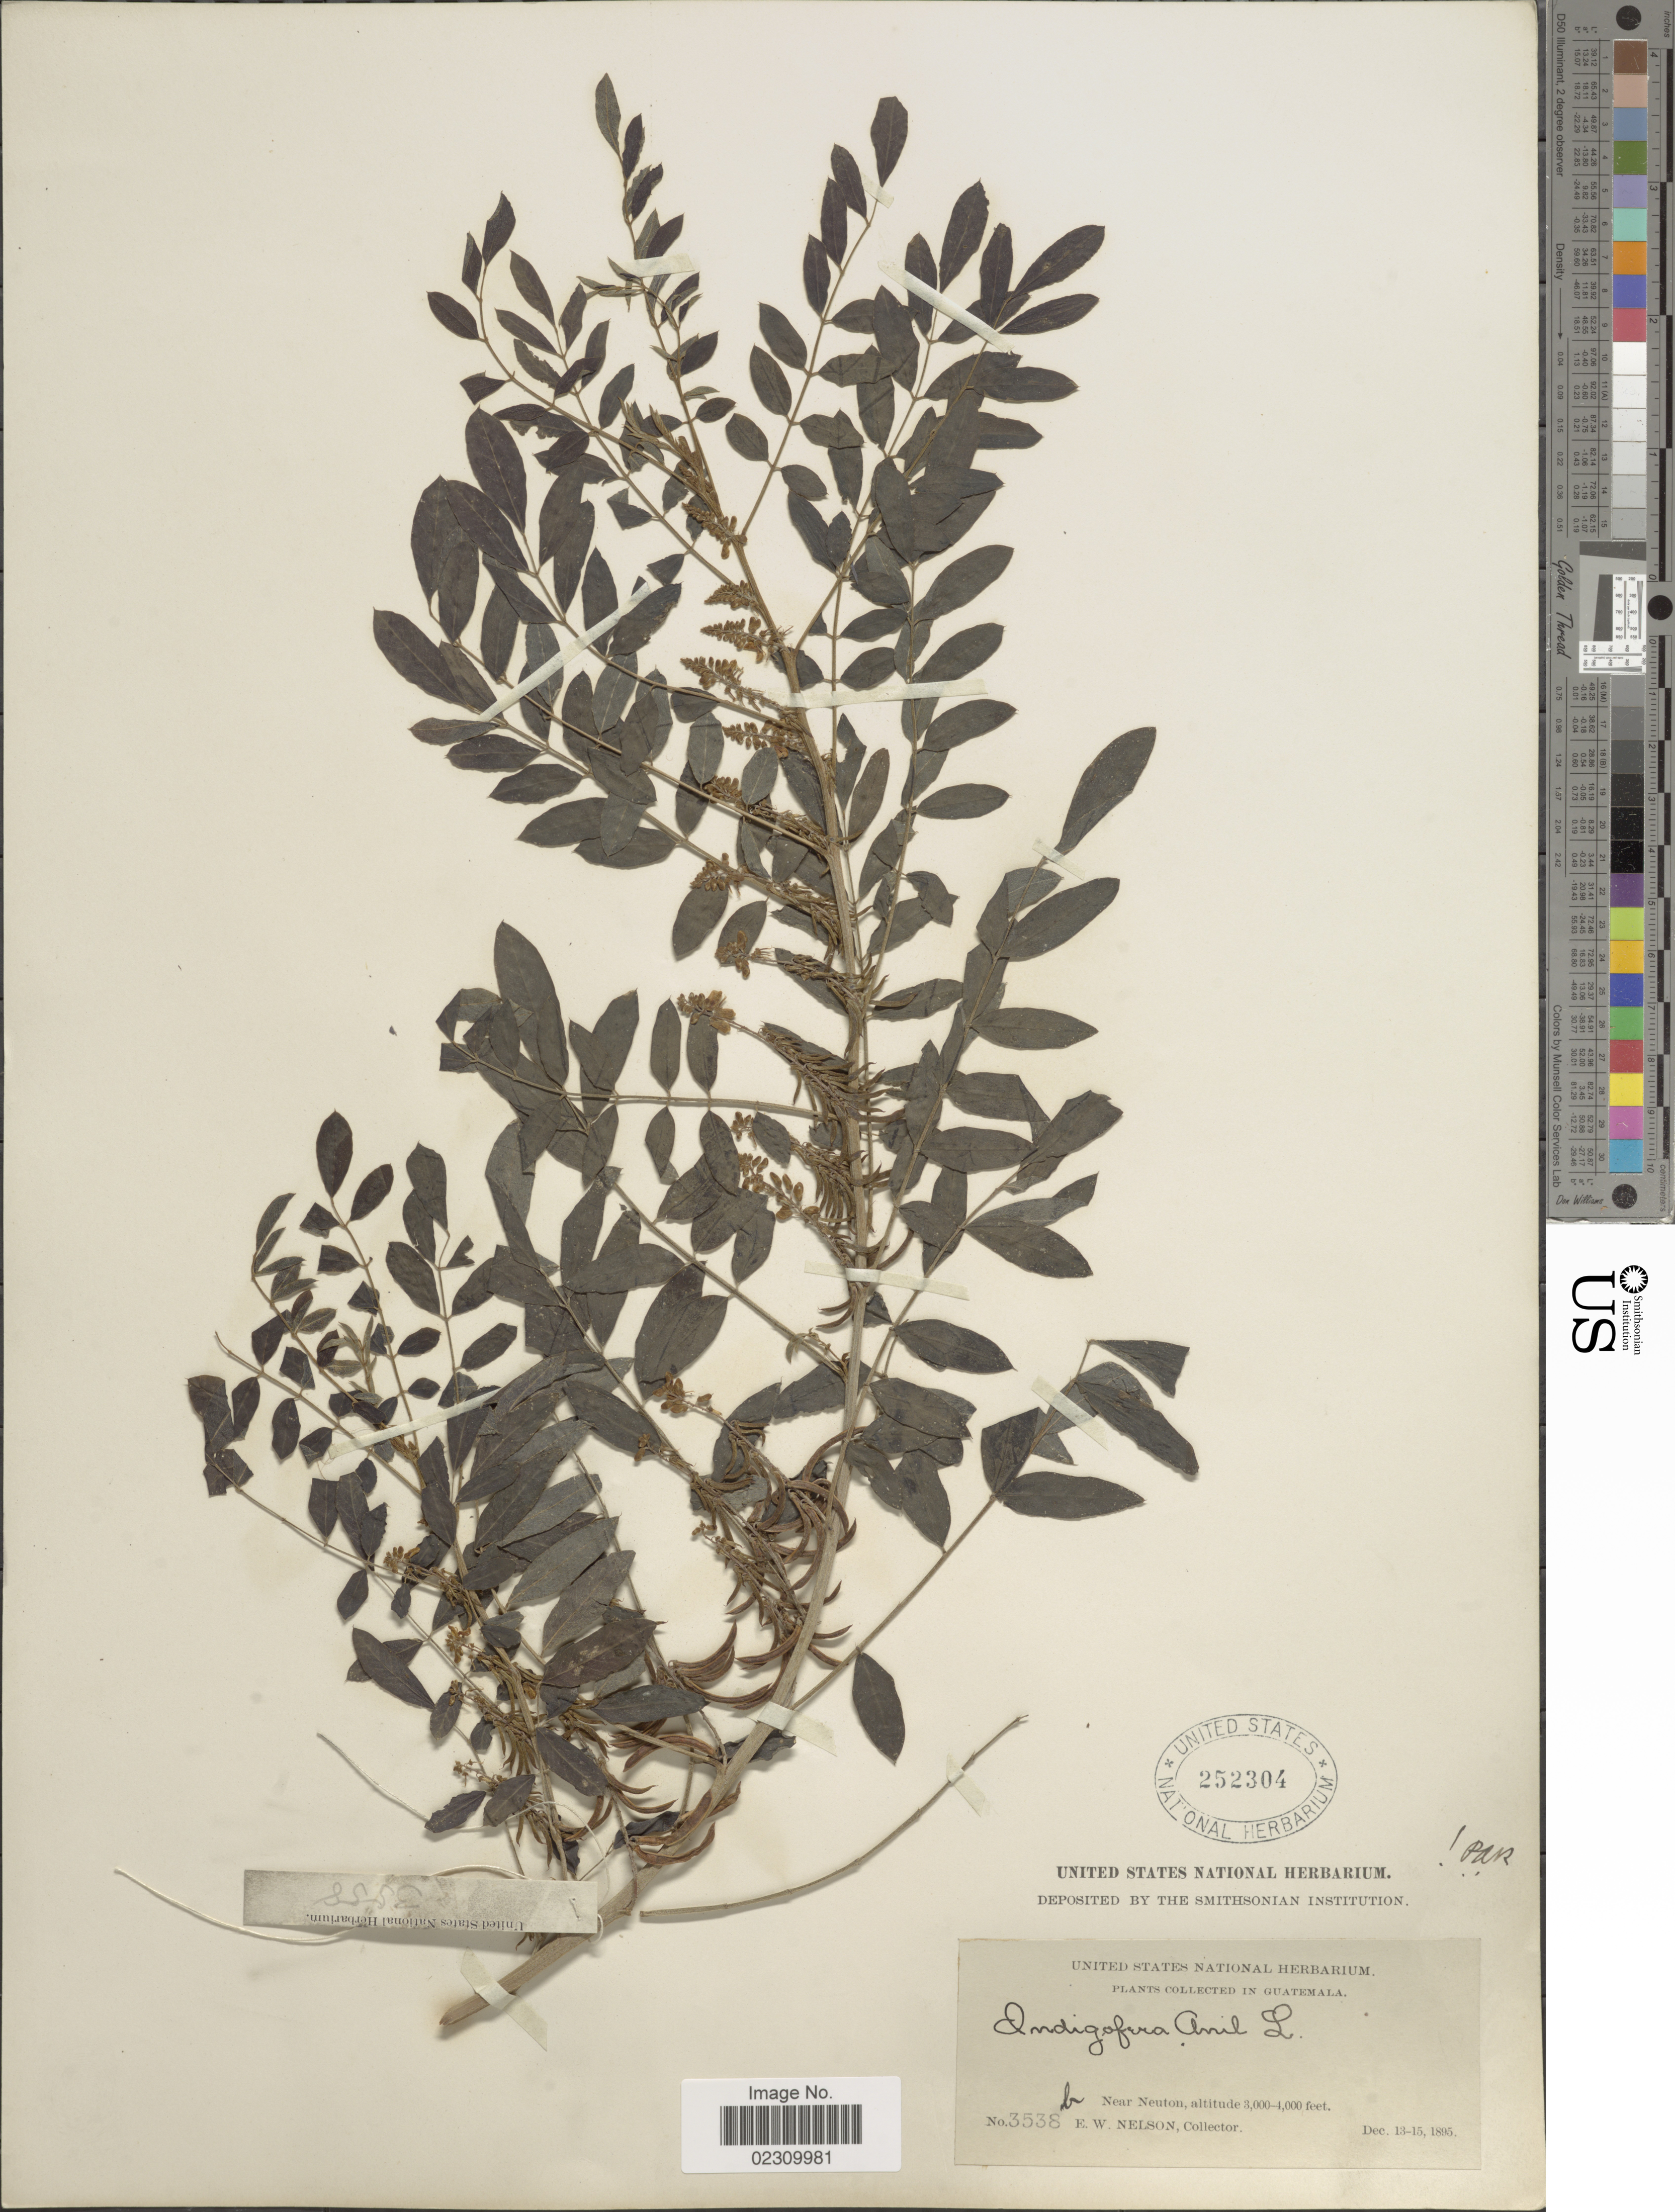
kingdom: Plantae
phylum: Tracheophyta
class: Magnoliopsida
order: Fabales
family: Fabaceae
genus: Indigofera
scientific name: Indigofera suffruticosa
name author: Mill.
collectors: E. W. Nelson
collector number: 3538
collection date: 1895-12-13/1895-12-15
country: Guatemala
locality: Near Neuton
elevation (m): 914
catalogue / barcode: US 252304